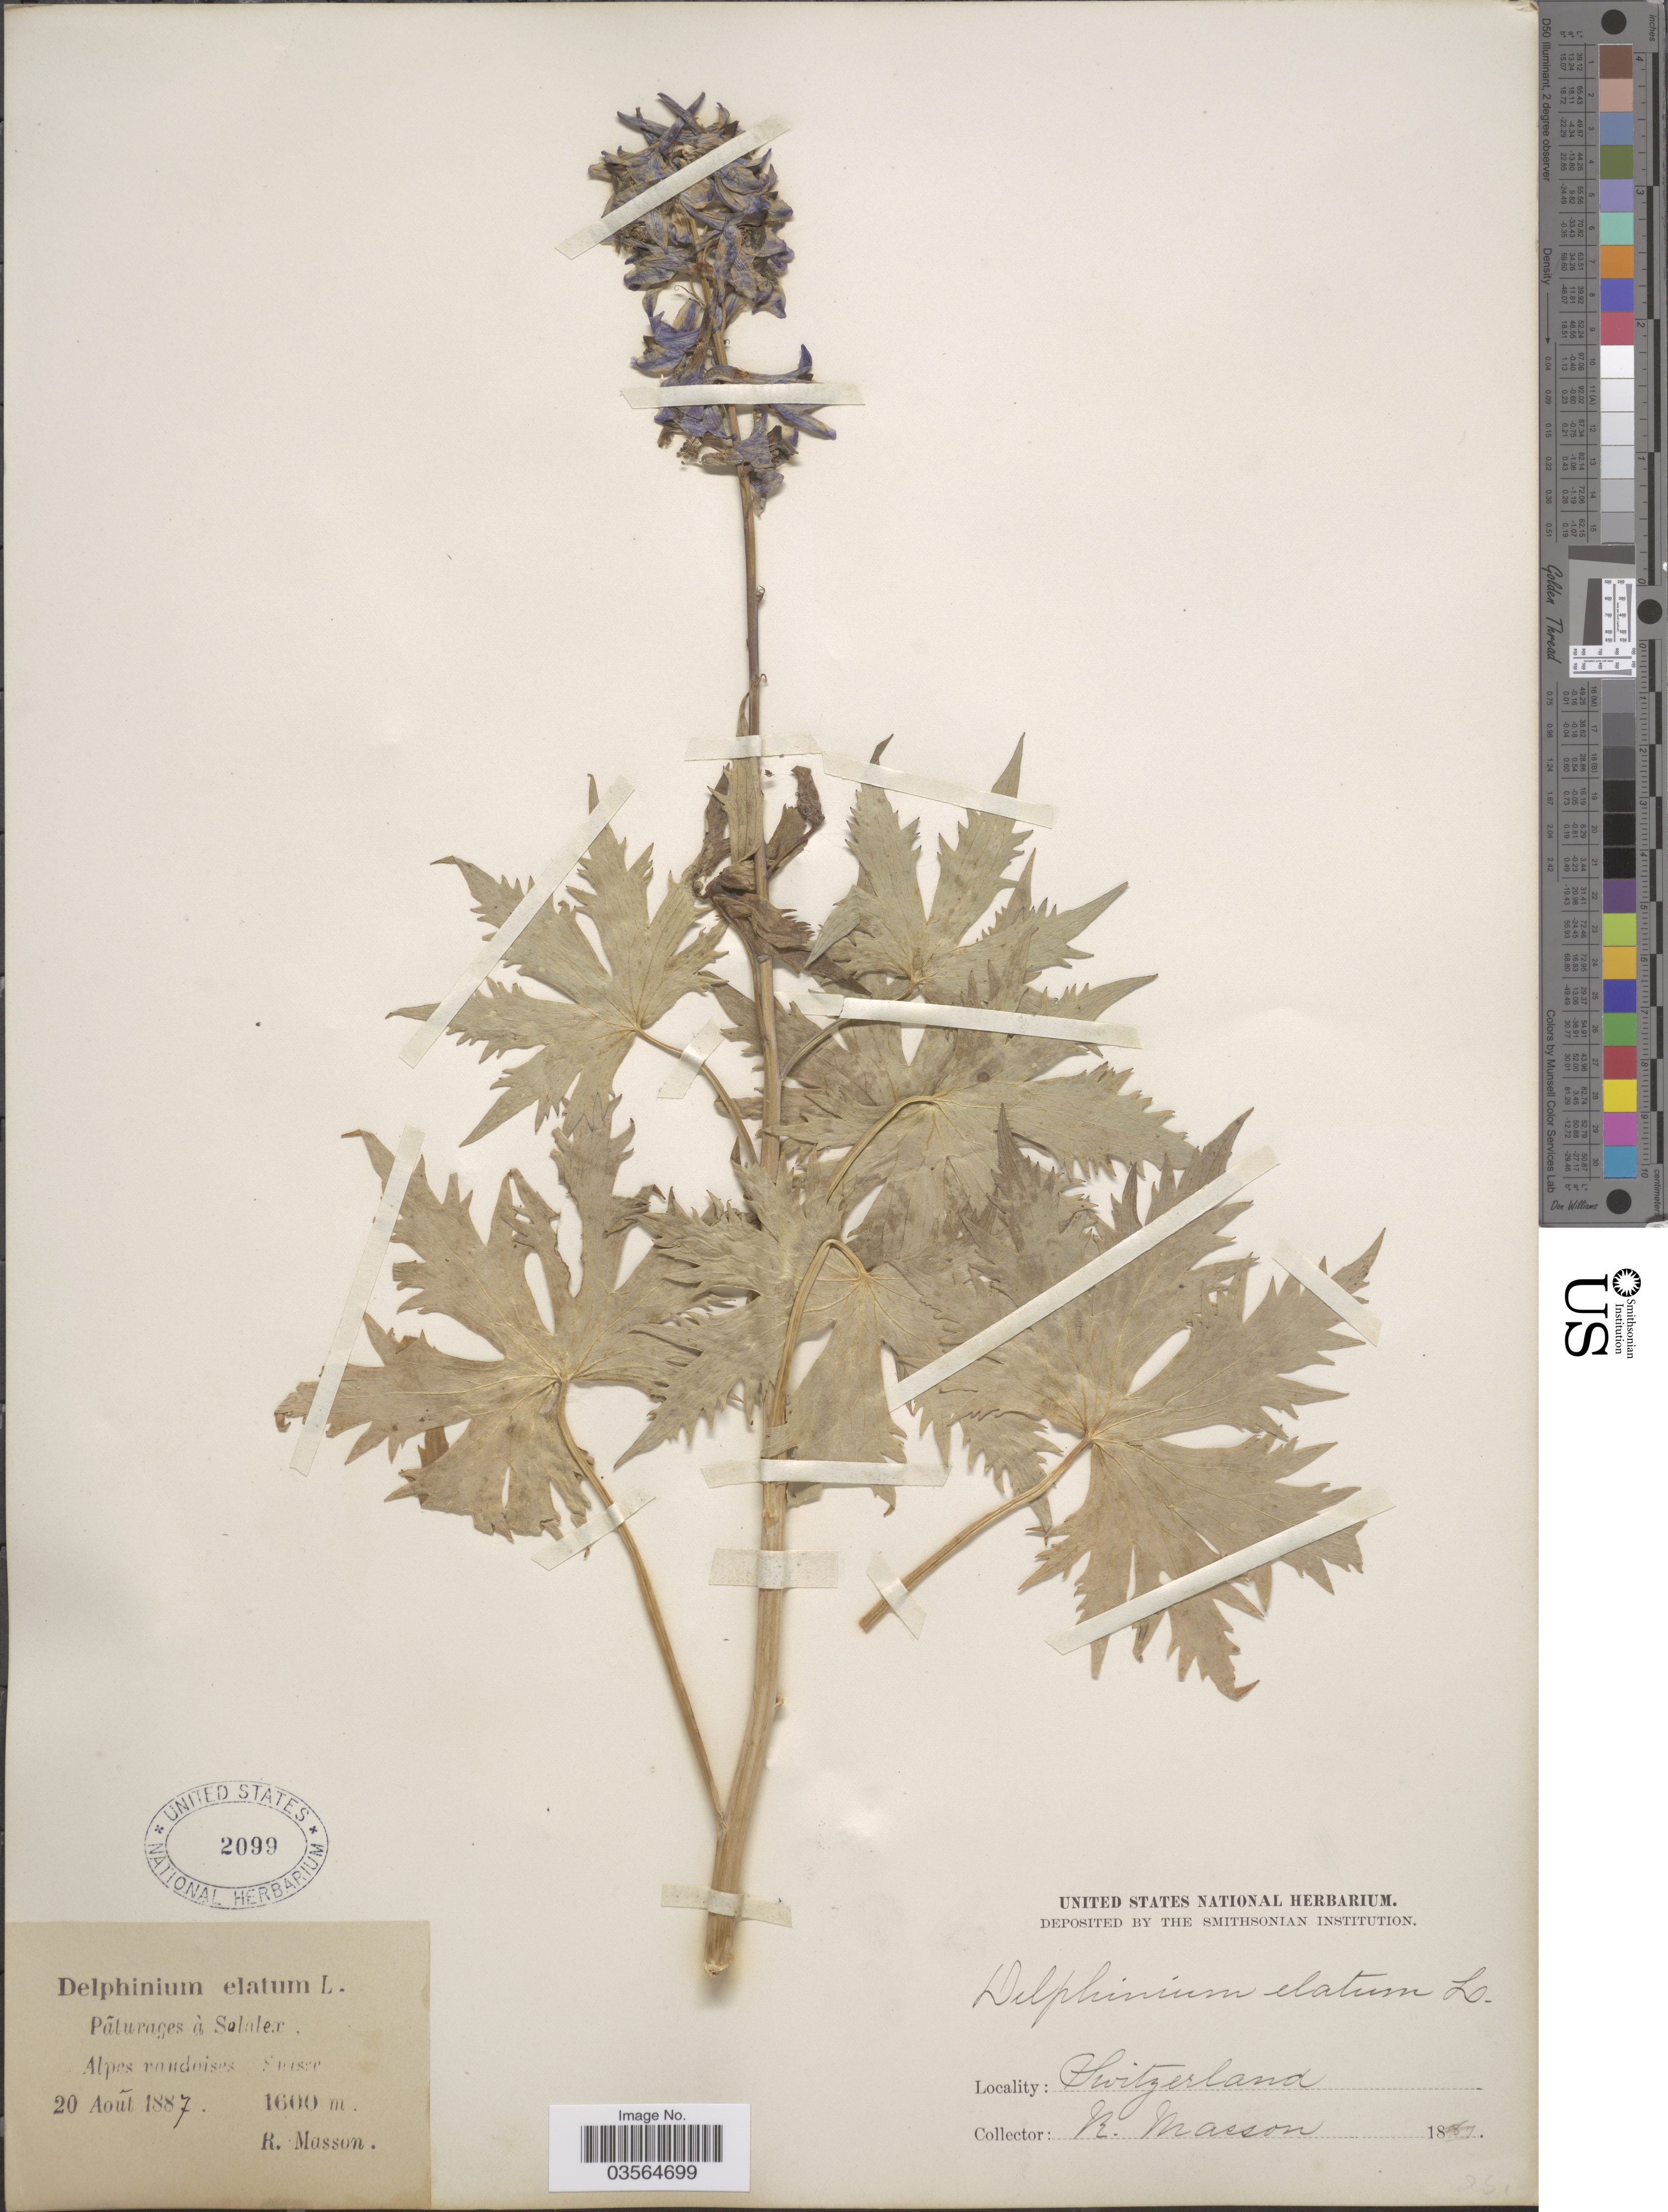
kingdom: Plantae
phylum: Tracheophyta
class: Magnoliopsida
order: Ranunculales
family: Ranunculaceae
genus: Delphinium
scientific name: Delphinium elatum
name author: L.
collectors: R. Masson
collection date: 1887-08-20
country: Switzerland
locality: Pâturages à Solalex, Alpes randoises Suisse.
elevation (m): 1600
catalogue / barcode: US 2099